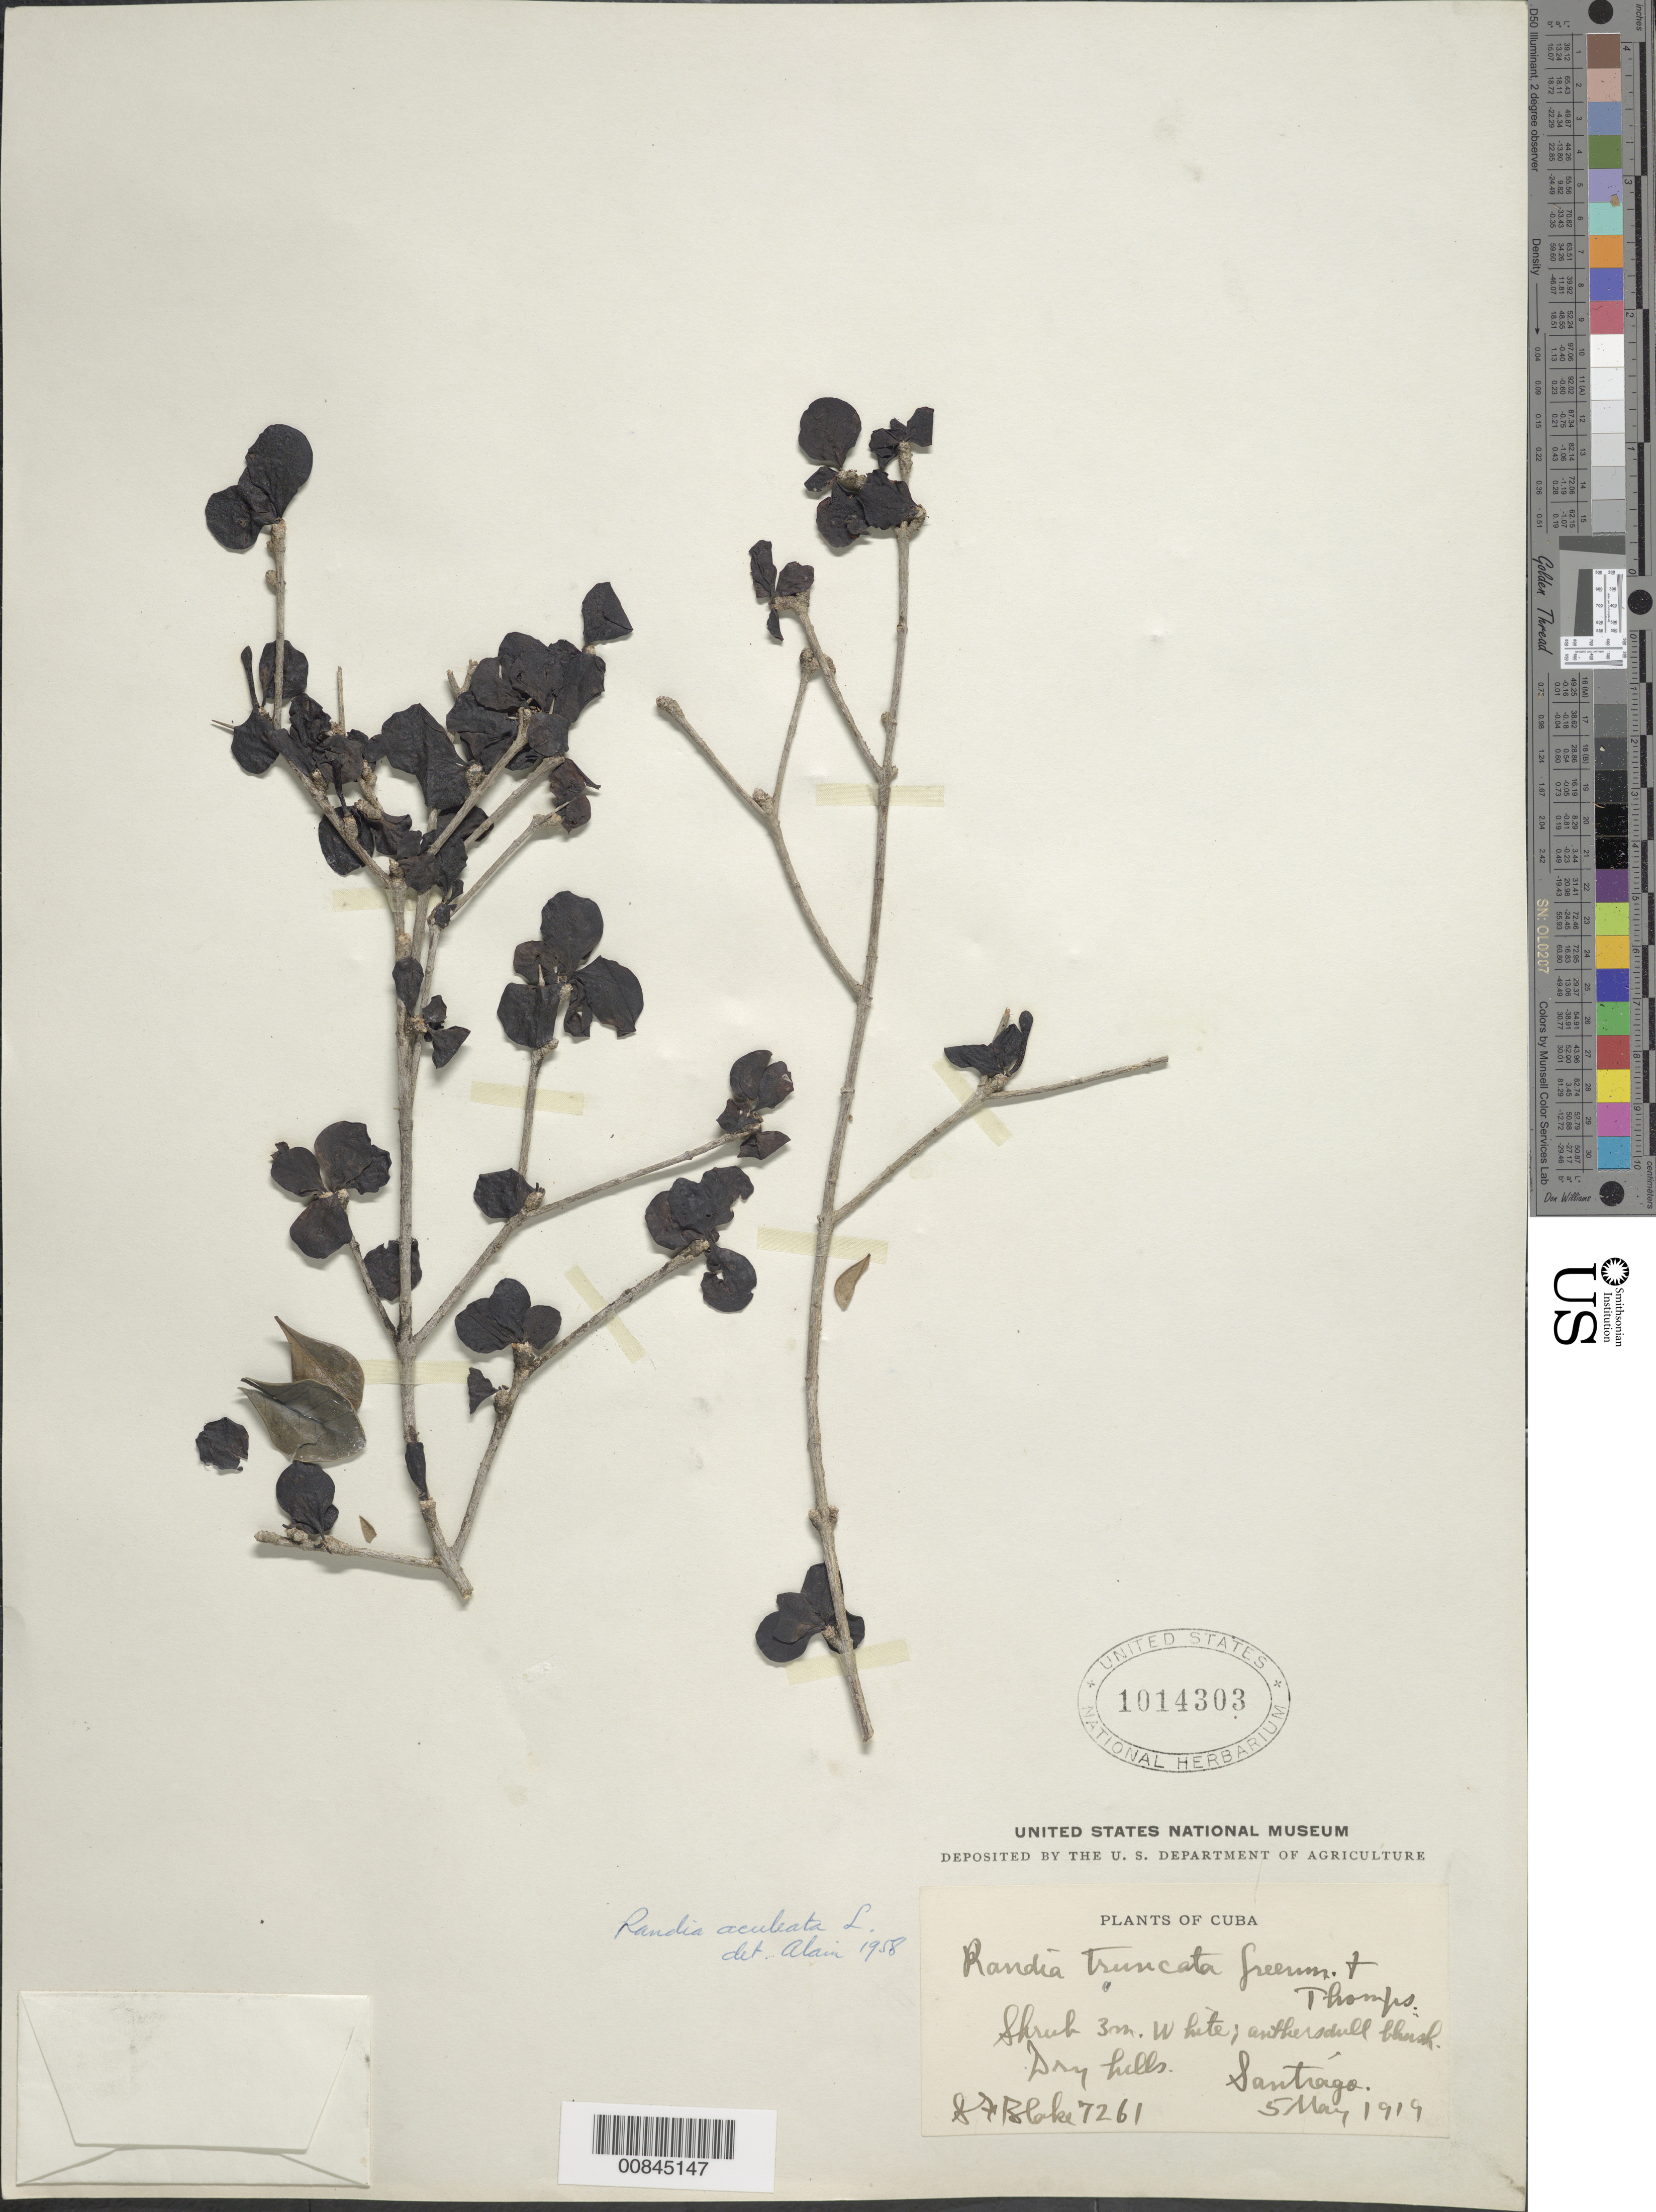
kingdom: Plantae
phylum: Tracheophyta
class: Magnoliopsida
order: Gentianales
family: Rubiaceae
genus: Randia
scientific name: Randia aculeata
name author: L.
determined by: Liogier, Alain H.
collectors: S. Blake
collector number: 7261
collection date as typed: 05 May 1919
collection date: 1919-05-05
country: Cuba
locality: Santiago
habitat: Dry hills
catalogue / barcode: US 1014303